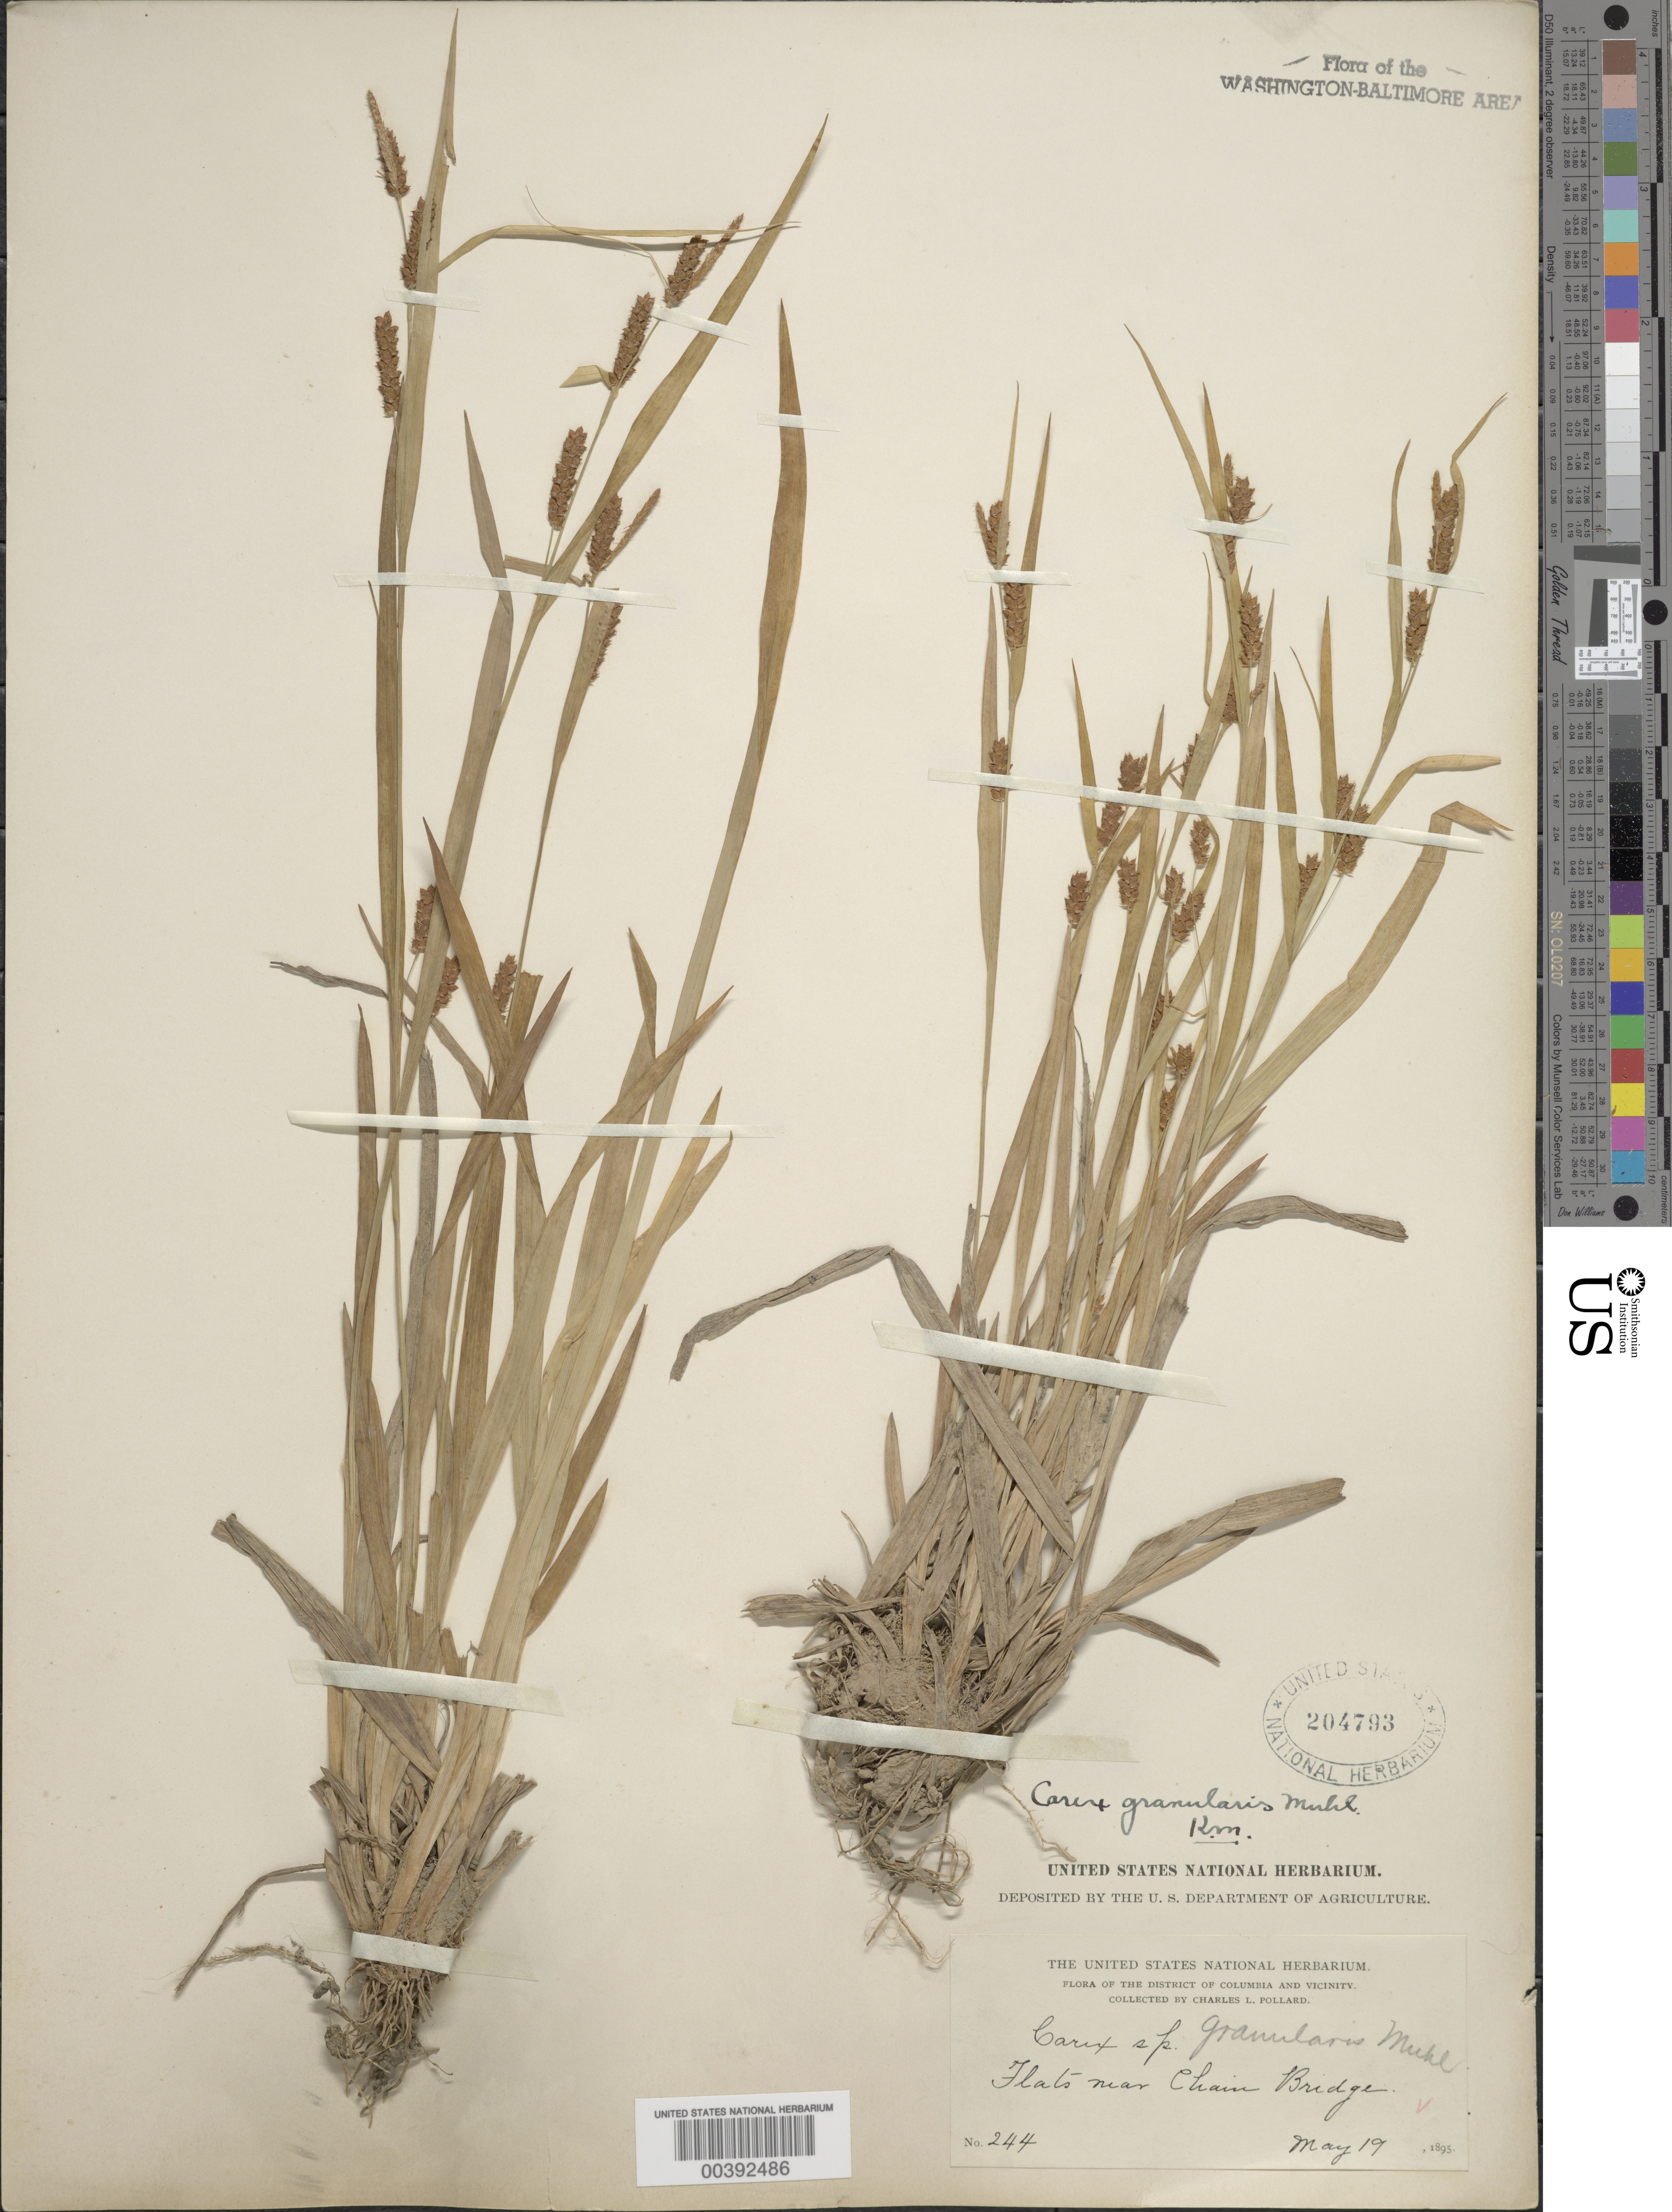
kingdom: Plantae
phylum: Tracheophyta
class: Liliopsida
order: Poales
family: Cyperaceae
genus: Carex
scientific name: Carex granularis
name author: Muhl. ex Willd.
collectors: C. L. Pollard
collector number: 244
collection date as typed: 19 May 1895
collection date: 1895-05-19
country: United States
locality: Chain Bridge flats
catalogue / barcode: US 204793